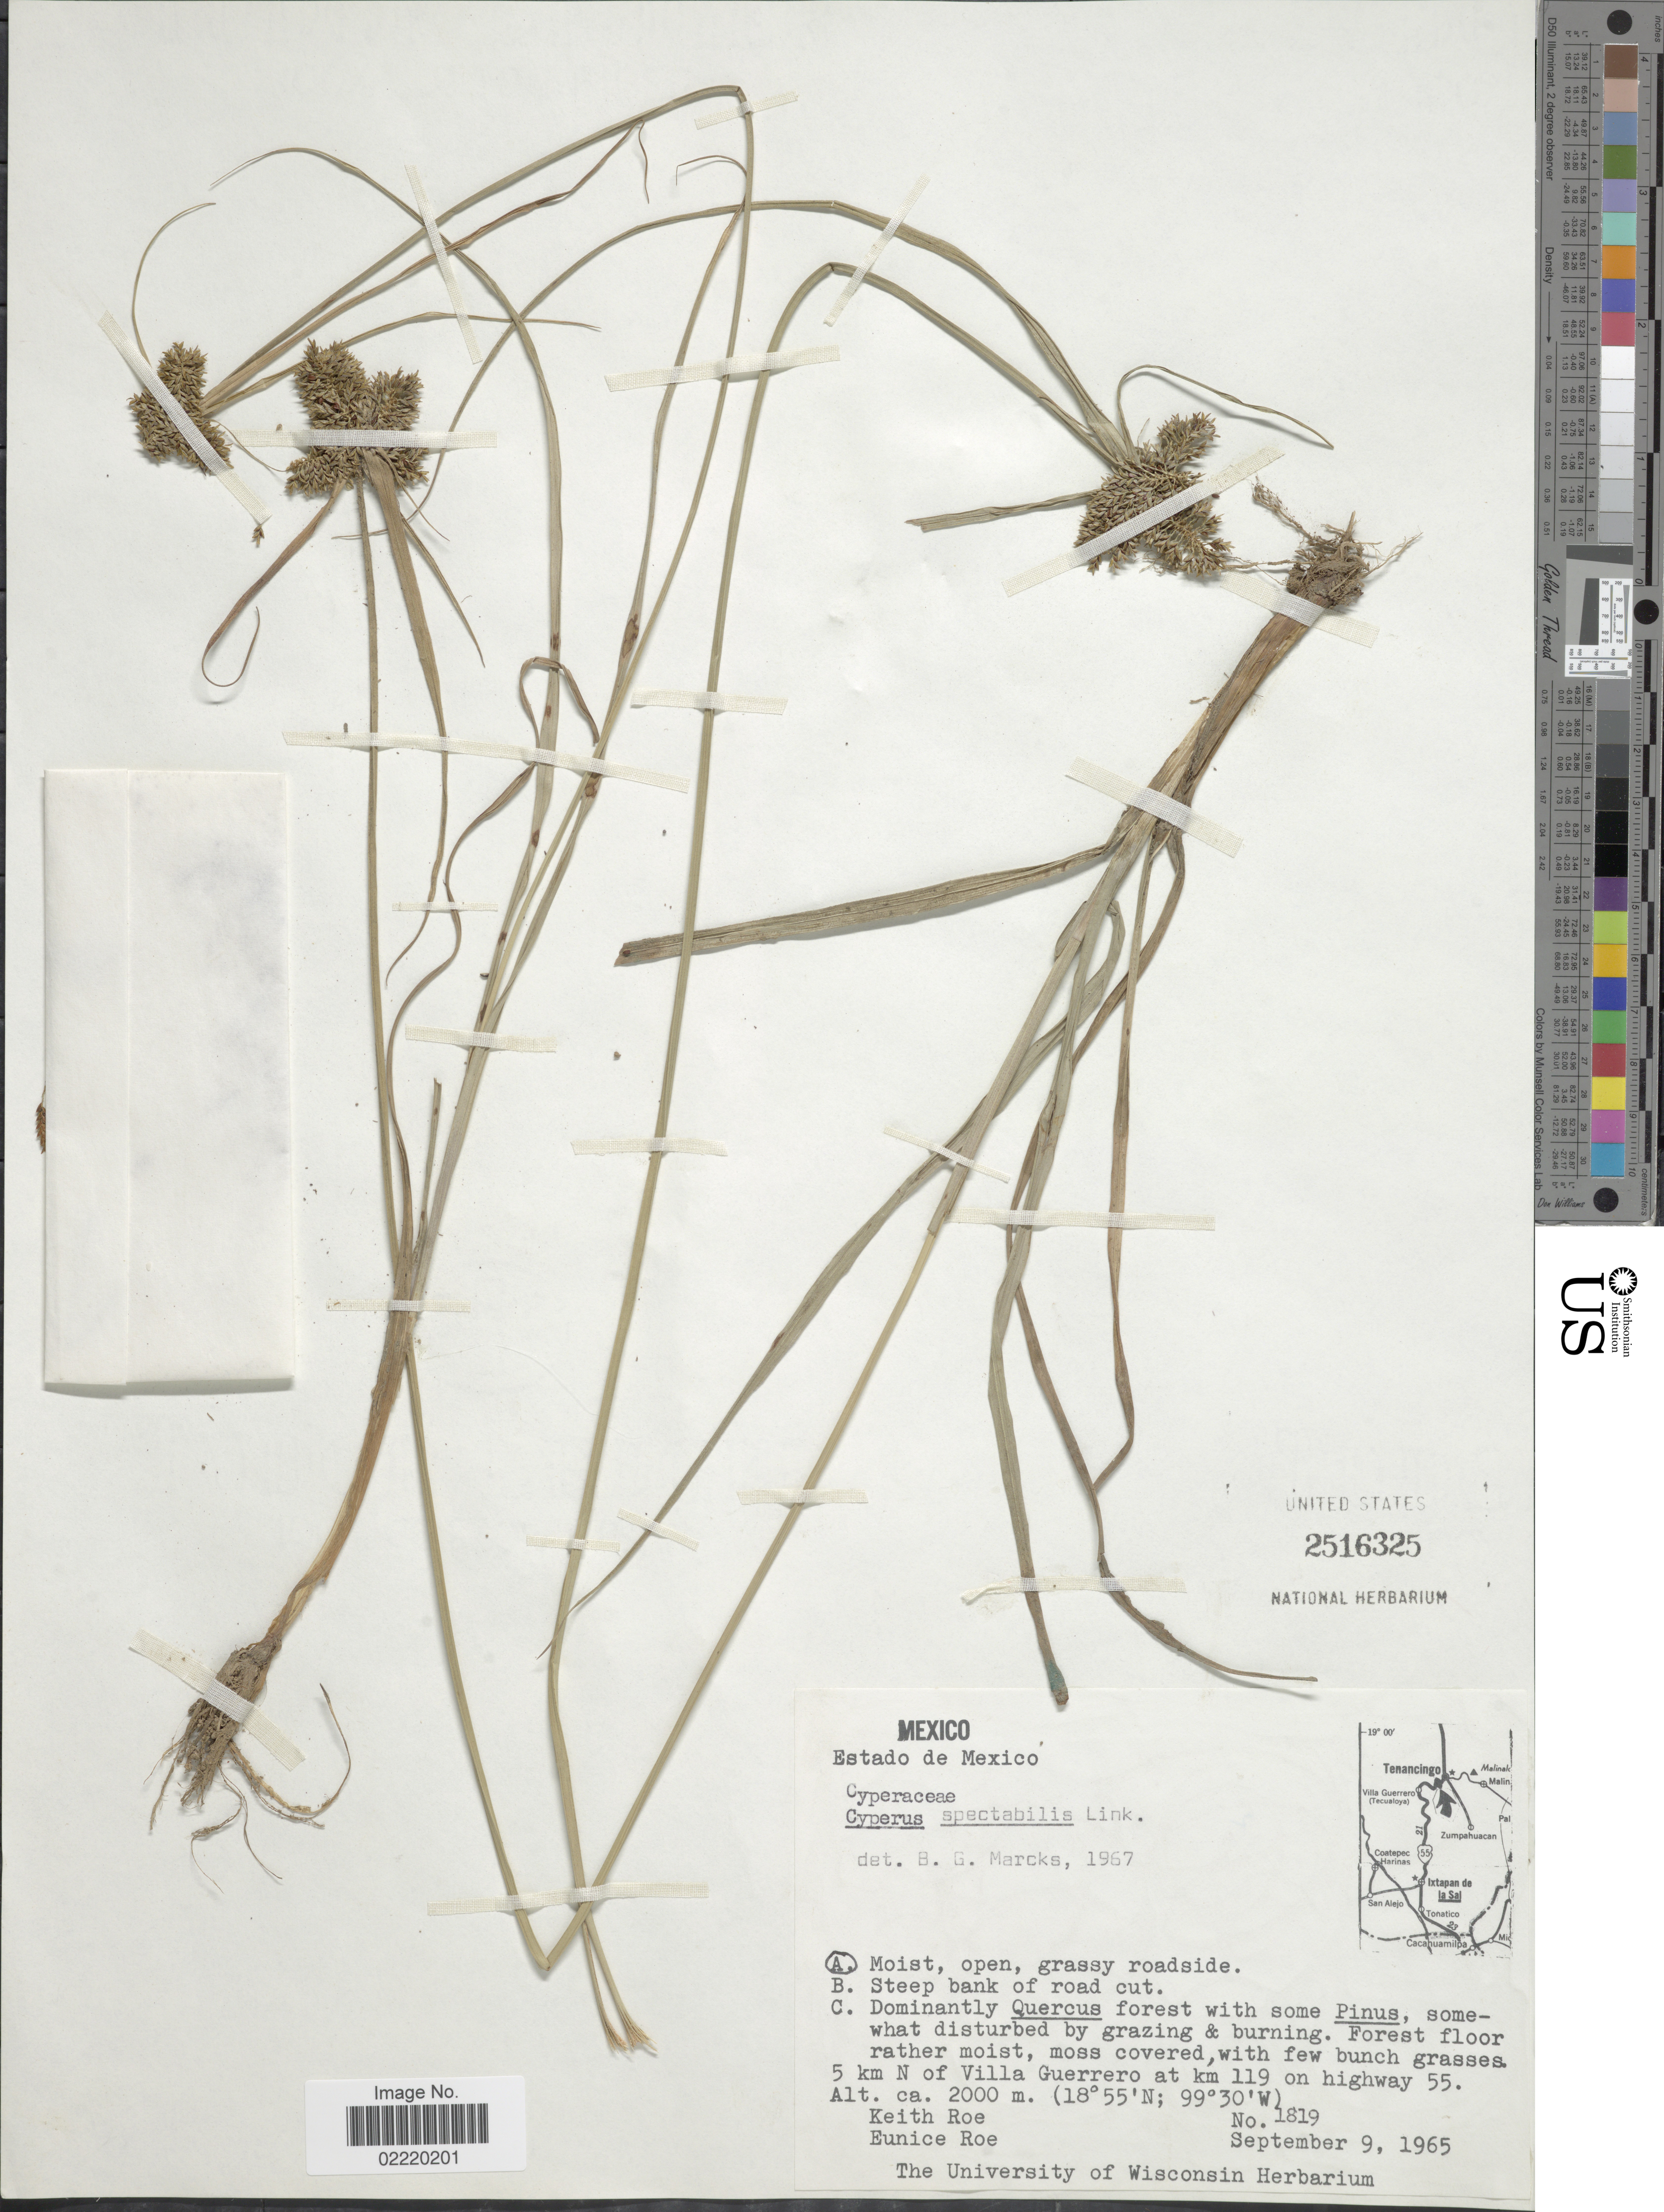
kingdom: Plantae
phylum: Tracheophyta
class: Liliopsida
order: Poales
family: Cyperaceae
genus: Cyperus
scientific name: Cyperus spectabilis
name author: Link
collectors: K. E. Roe & E. Roe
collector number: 1819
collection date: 1965-09-09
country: Mexico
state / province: México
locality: Moist, open, grassy roadside, 5 km N of Villa Guerrero at km 119 on highway 55.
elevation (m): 2000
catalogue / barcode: US 2516325